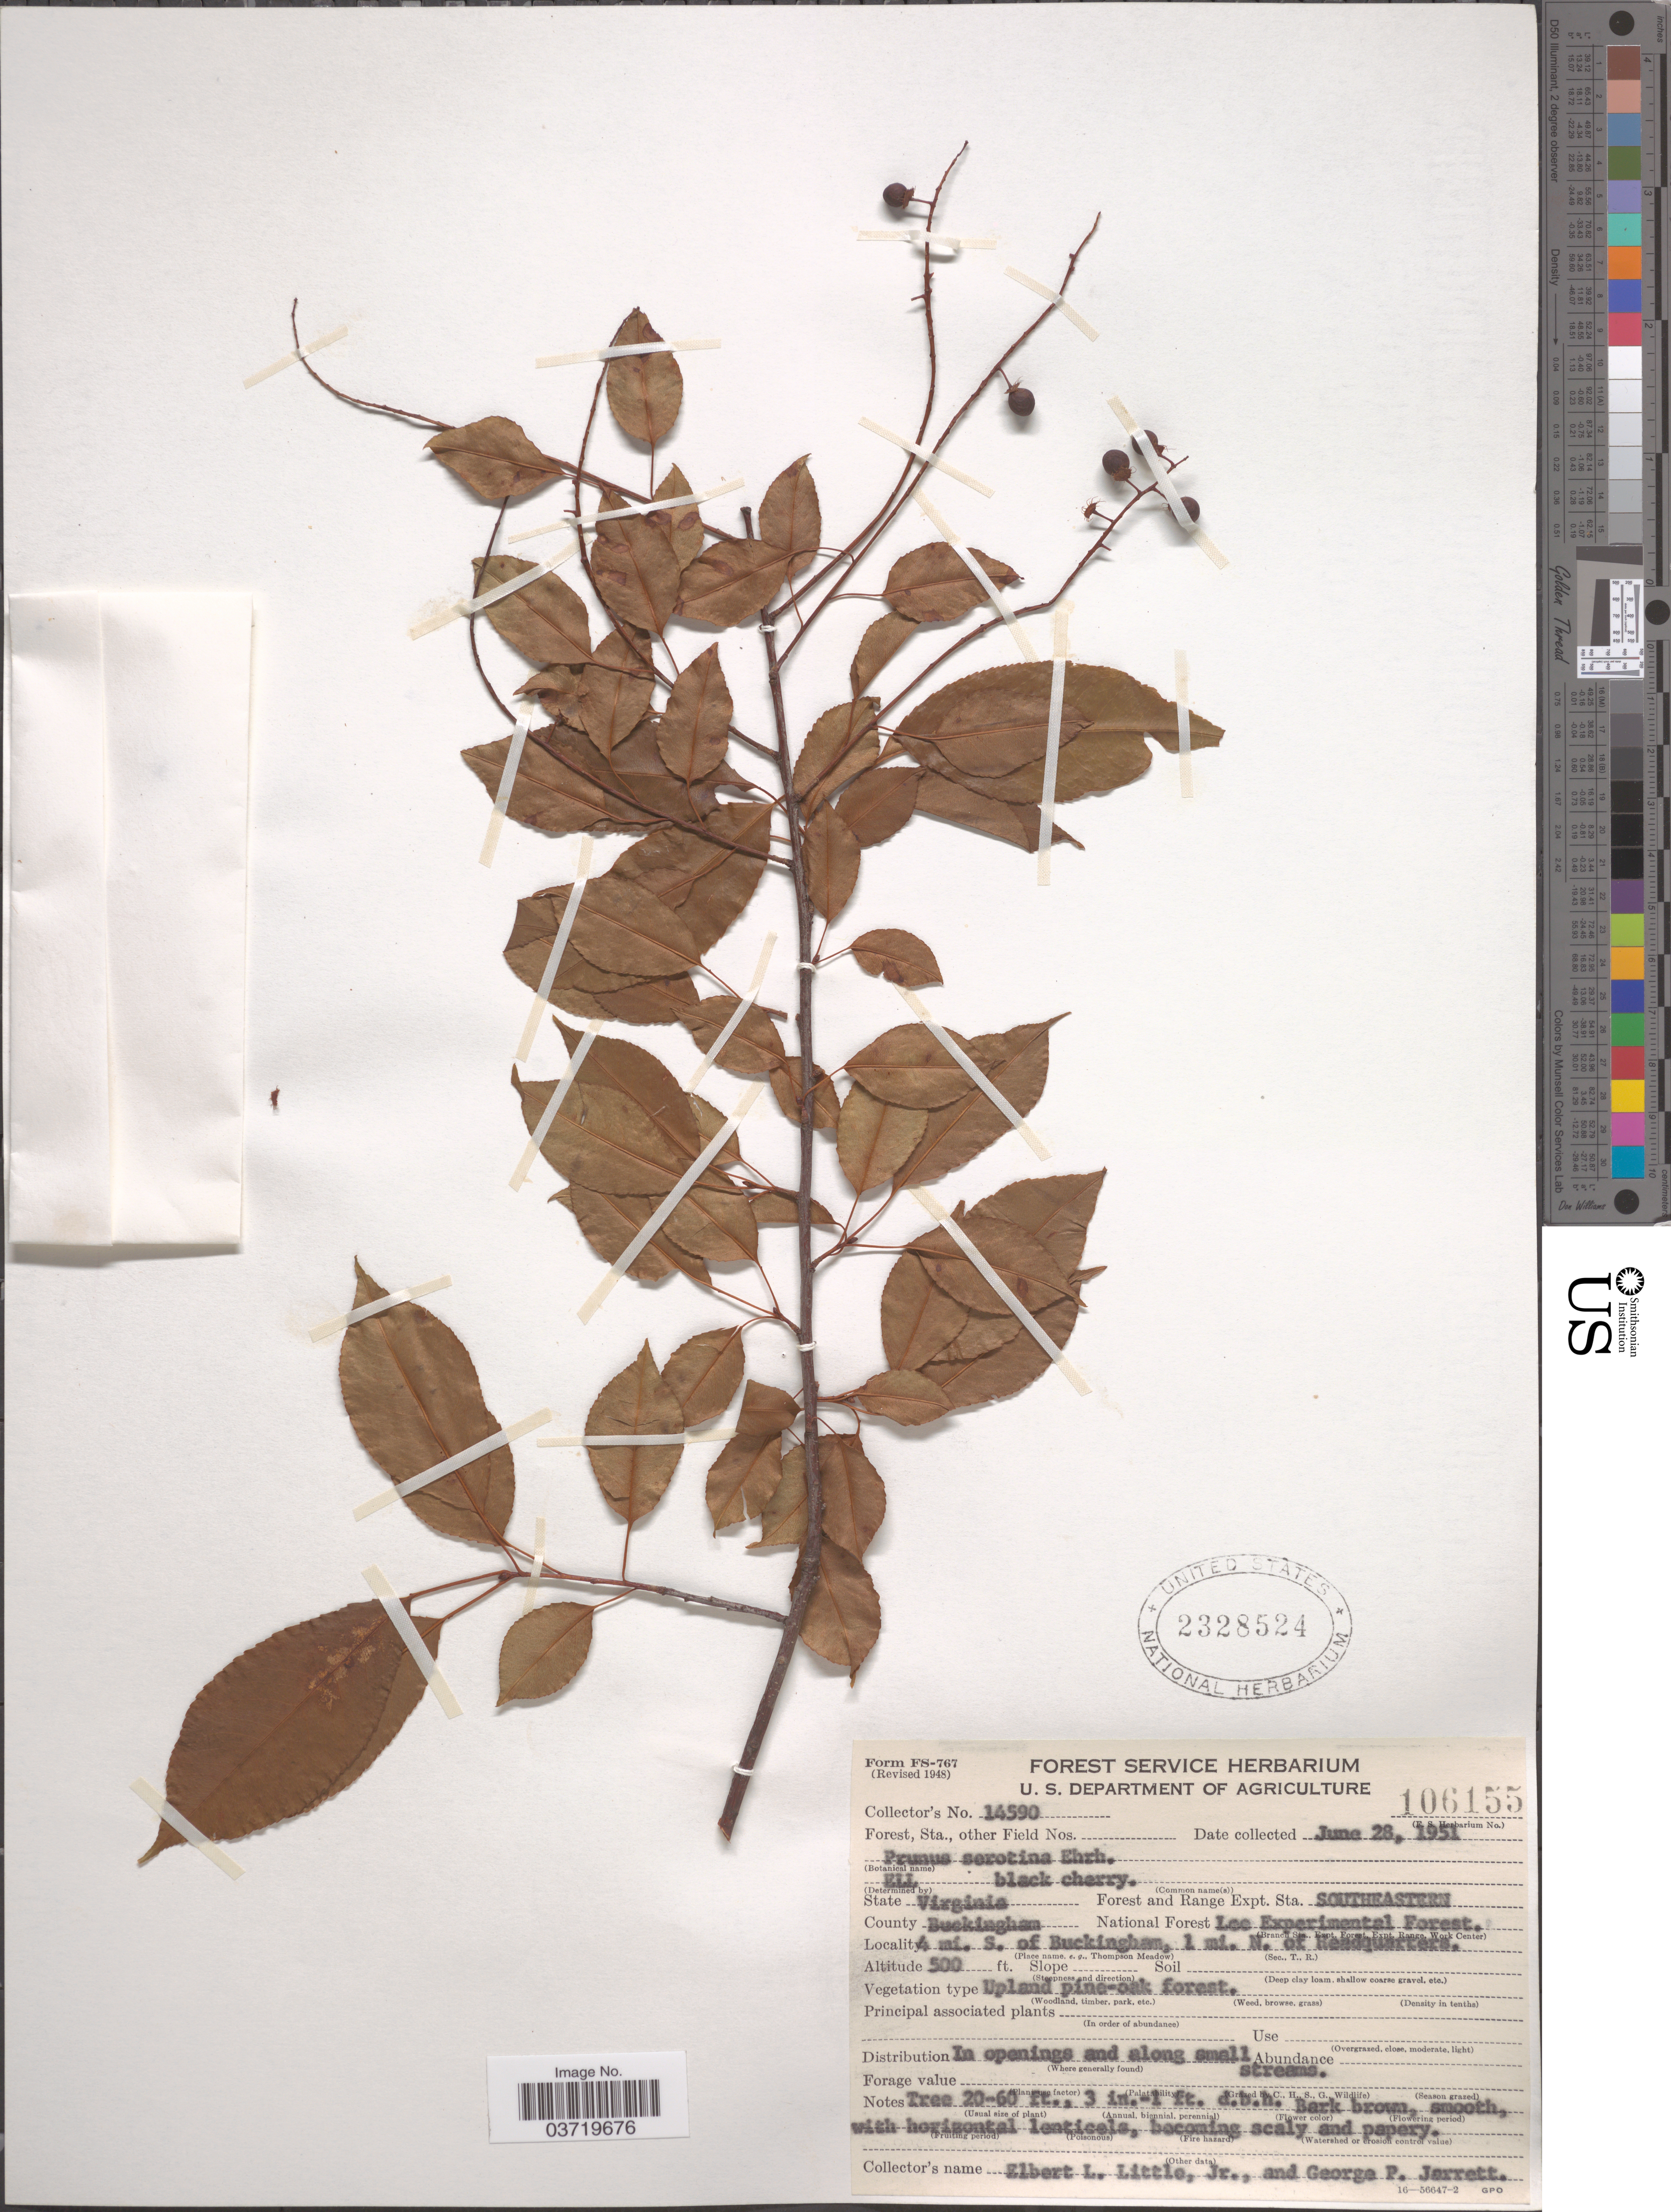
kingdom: Plantae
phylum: Tracheophyta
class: Magnoliopsida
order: Rosales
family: Rosaceae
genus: Prunus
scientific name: Prunus serotina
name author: Ehrh.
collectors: E. L. Little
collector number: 14590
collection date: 1951-06-28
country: United States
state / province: Virginia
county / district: Buckingham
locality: Forest and Range Expt. Sta. Southeastern. County Buckingham. National Forest Lee Experimental Forest. 4 mi. S. of Buckingham, 1 mi. N. of Headquarters.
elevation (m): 152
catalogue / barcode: US 2328524